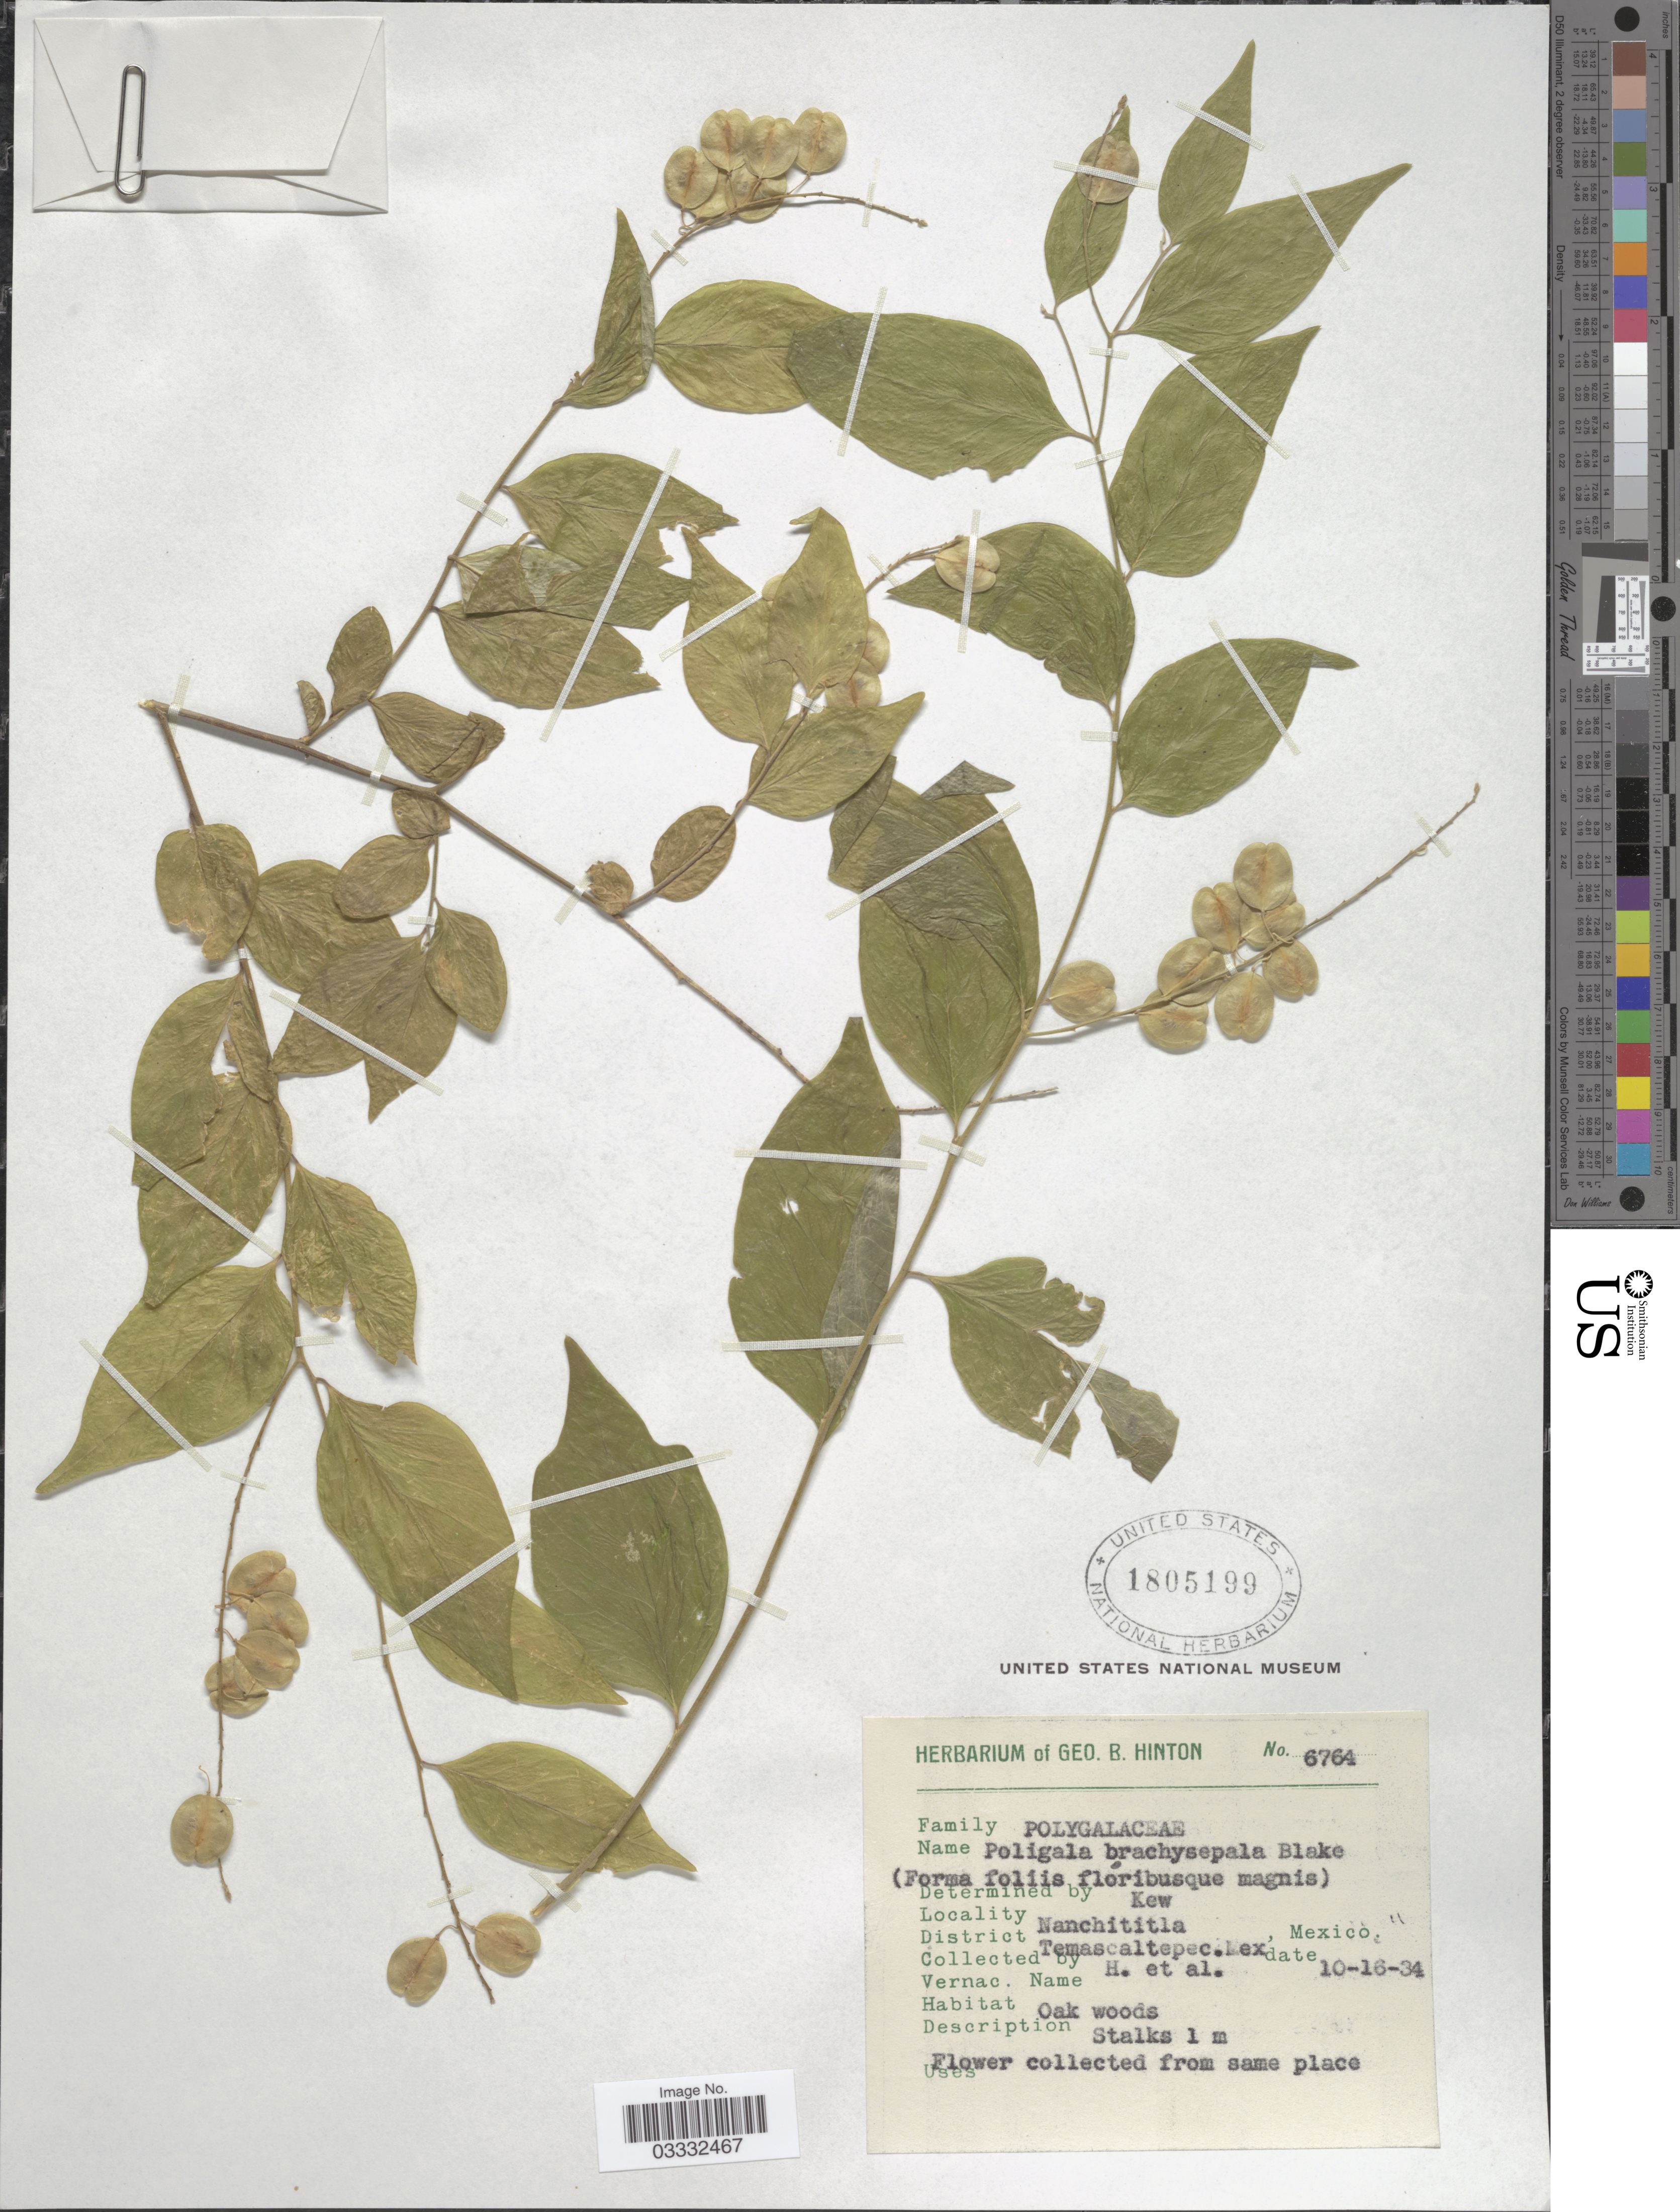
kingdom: Plantae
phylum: Tracheophyta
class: Magnoliopsida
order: Fabales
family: Polygalaceae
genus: Polygala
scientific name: Polygala brachysepala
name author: S.F. Blake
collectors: G. B. Hinton & et al.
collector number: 6764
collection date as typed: Transcribed d/m/y: 16/10/34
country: Mexico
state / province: México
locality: Nanchititla. District Temascaltepec.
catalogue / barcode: US 1805199